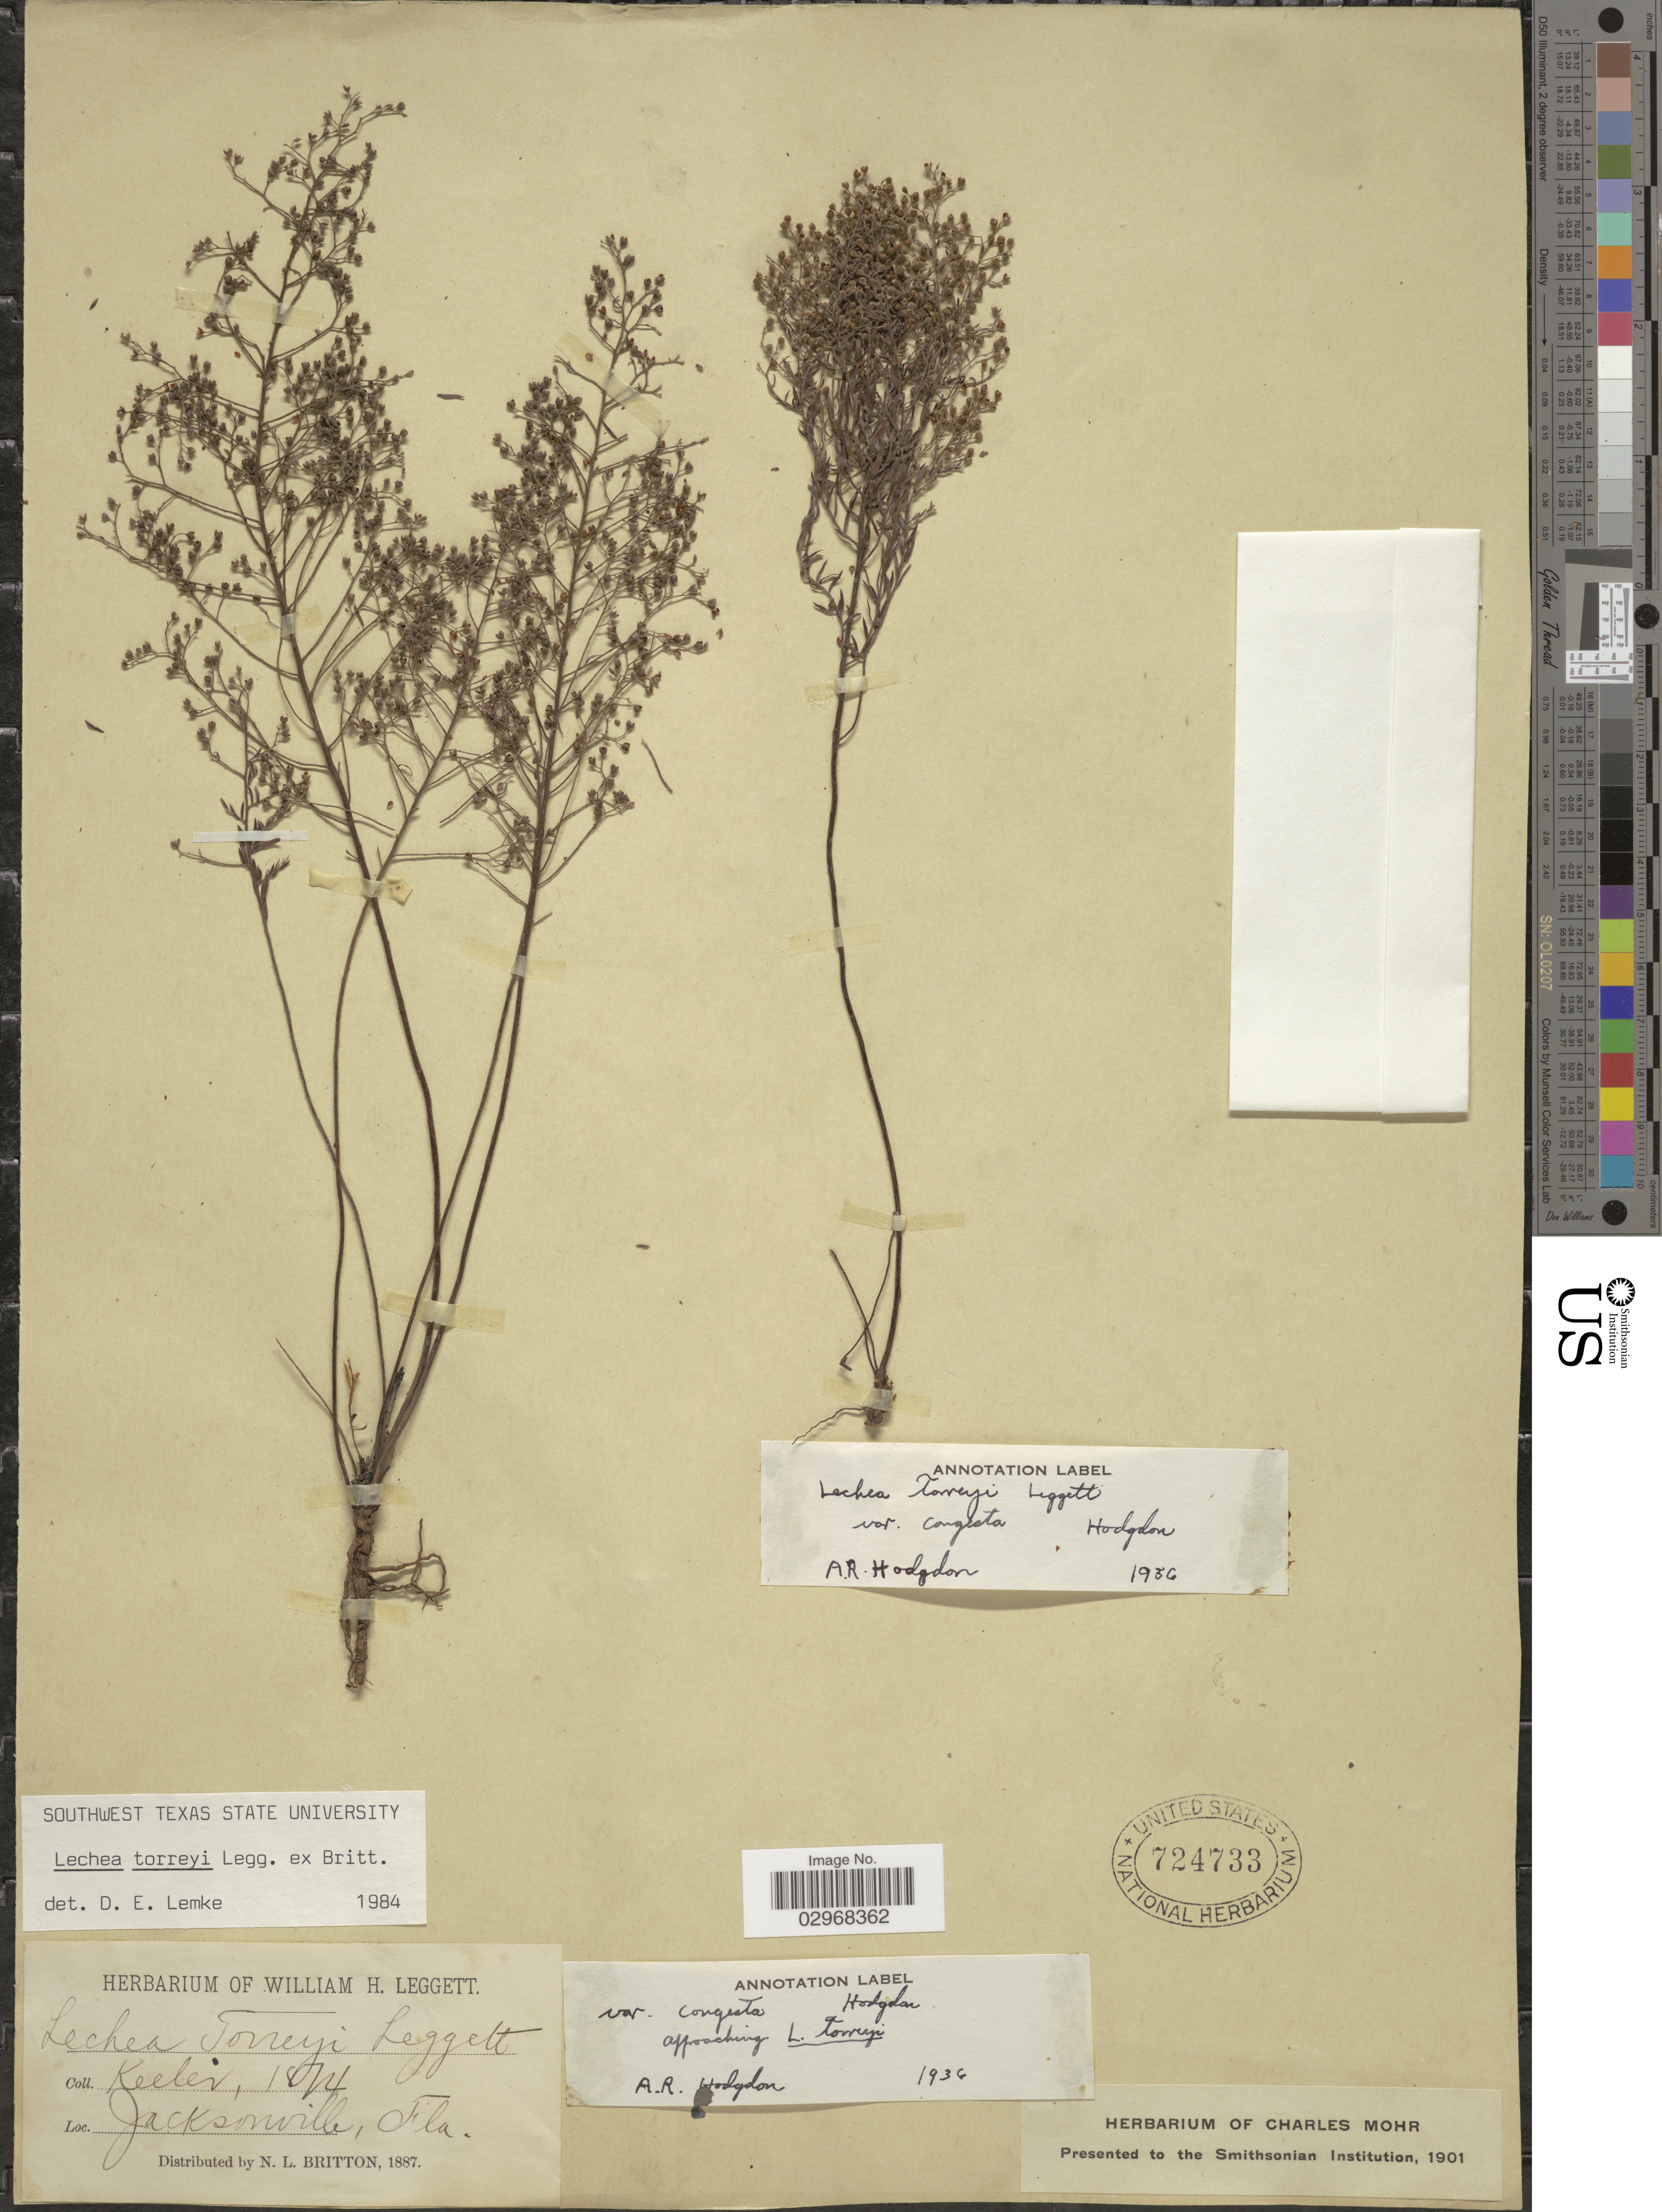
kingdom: Plantae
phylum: Tracheophyta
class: Magnoliopsida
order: Malvales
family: Cistaceae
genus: Lechea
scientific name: Lechea torreyi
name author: (Chapm.) Legg. ex Britton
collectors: Keeler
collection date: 1874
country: United States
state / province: Florida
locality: Jacksonville.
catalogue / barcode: US 724733